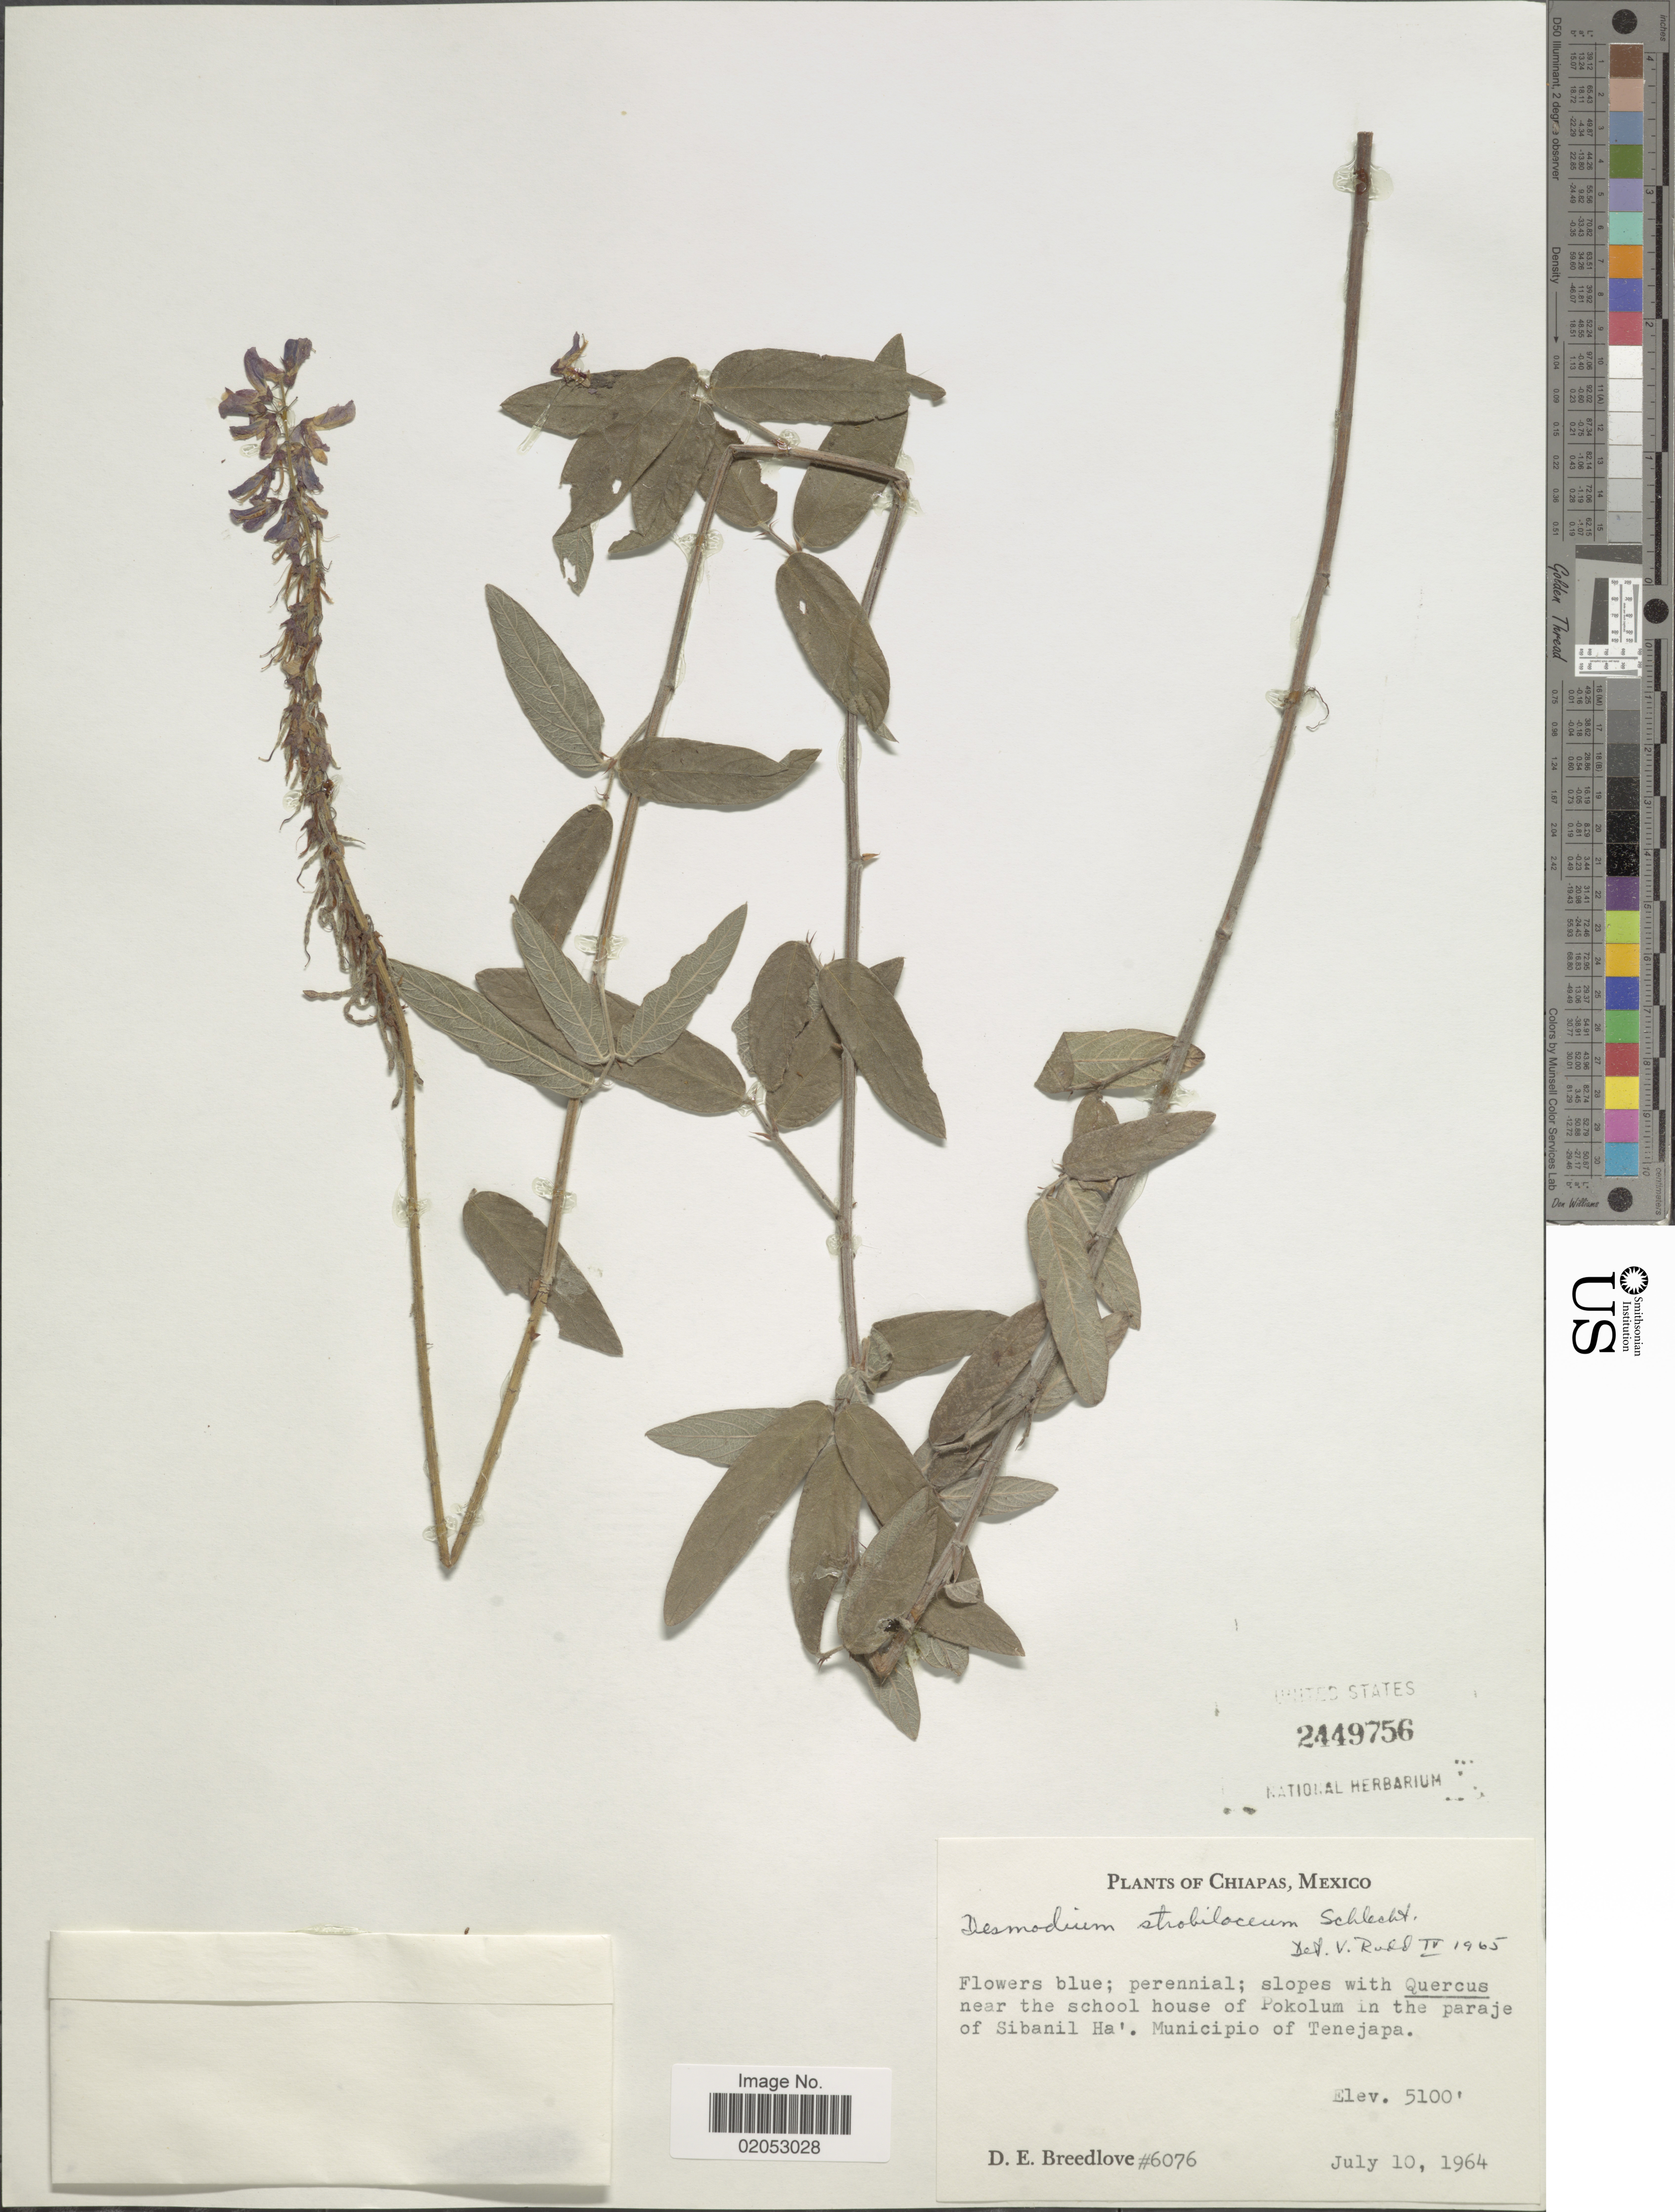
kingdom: Plantae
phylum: Tracheophyta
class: Magnoliopsida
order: Fabales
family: Fabaceae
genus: Desmodium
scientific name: Desmodium strobilaceum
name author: Schltdl.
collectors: D. E. Breedlove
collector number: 6076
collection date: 1964-07-10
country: Mexico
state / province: Chiapas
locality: Slopes with Quercus near the school house of Pololum in the paraje of Sibanil Ha'. Municipio of Tenejapa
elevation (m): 1554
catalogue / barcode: US 2449756